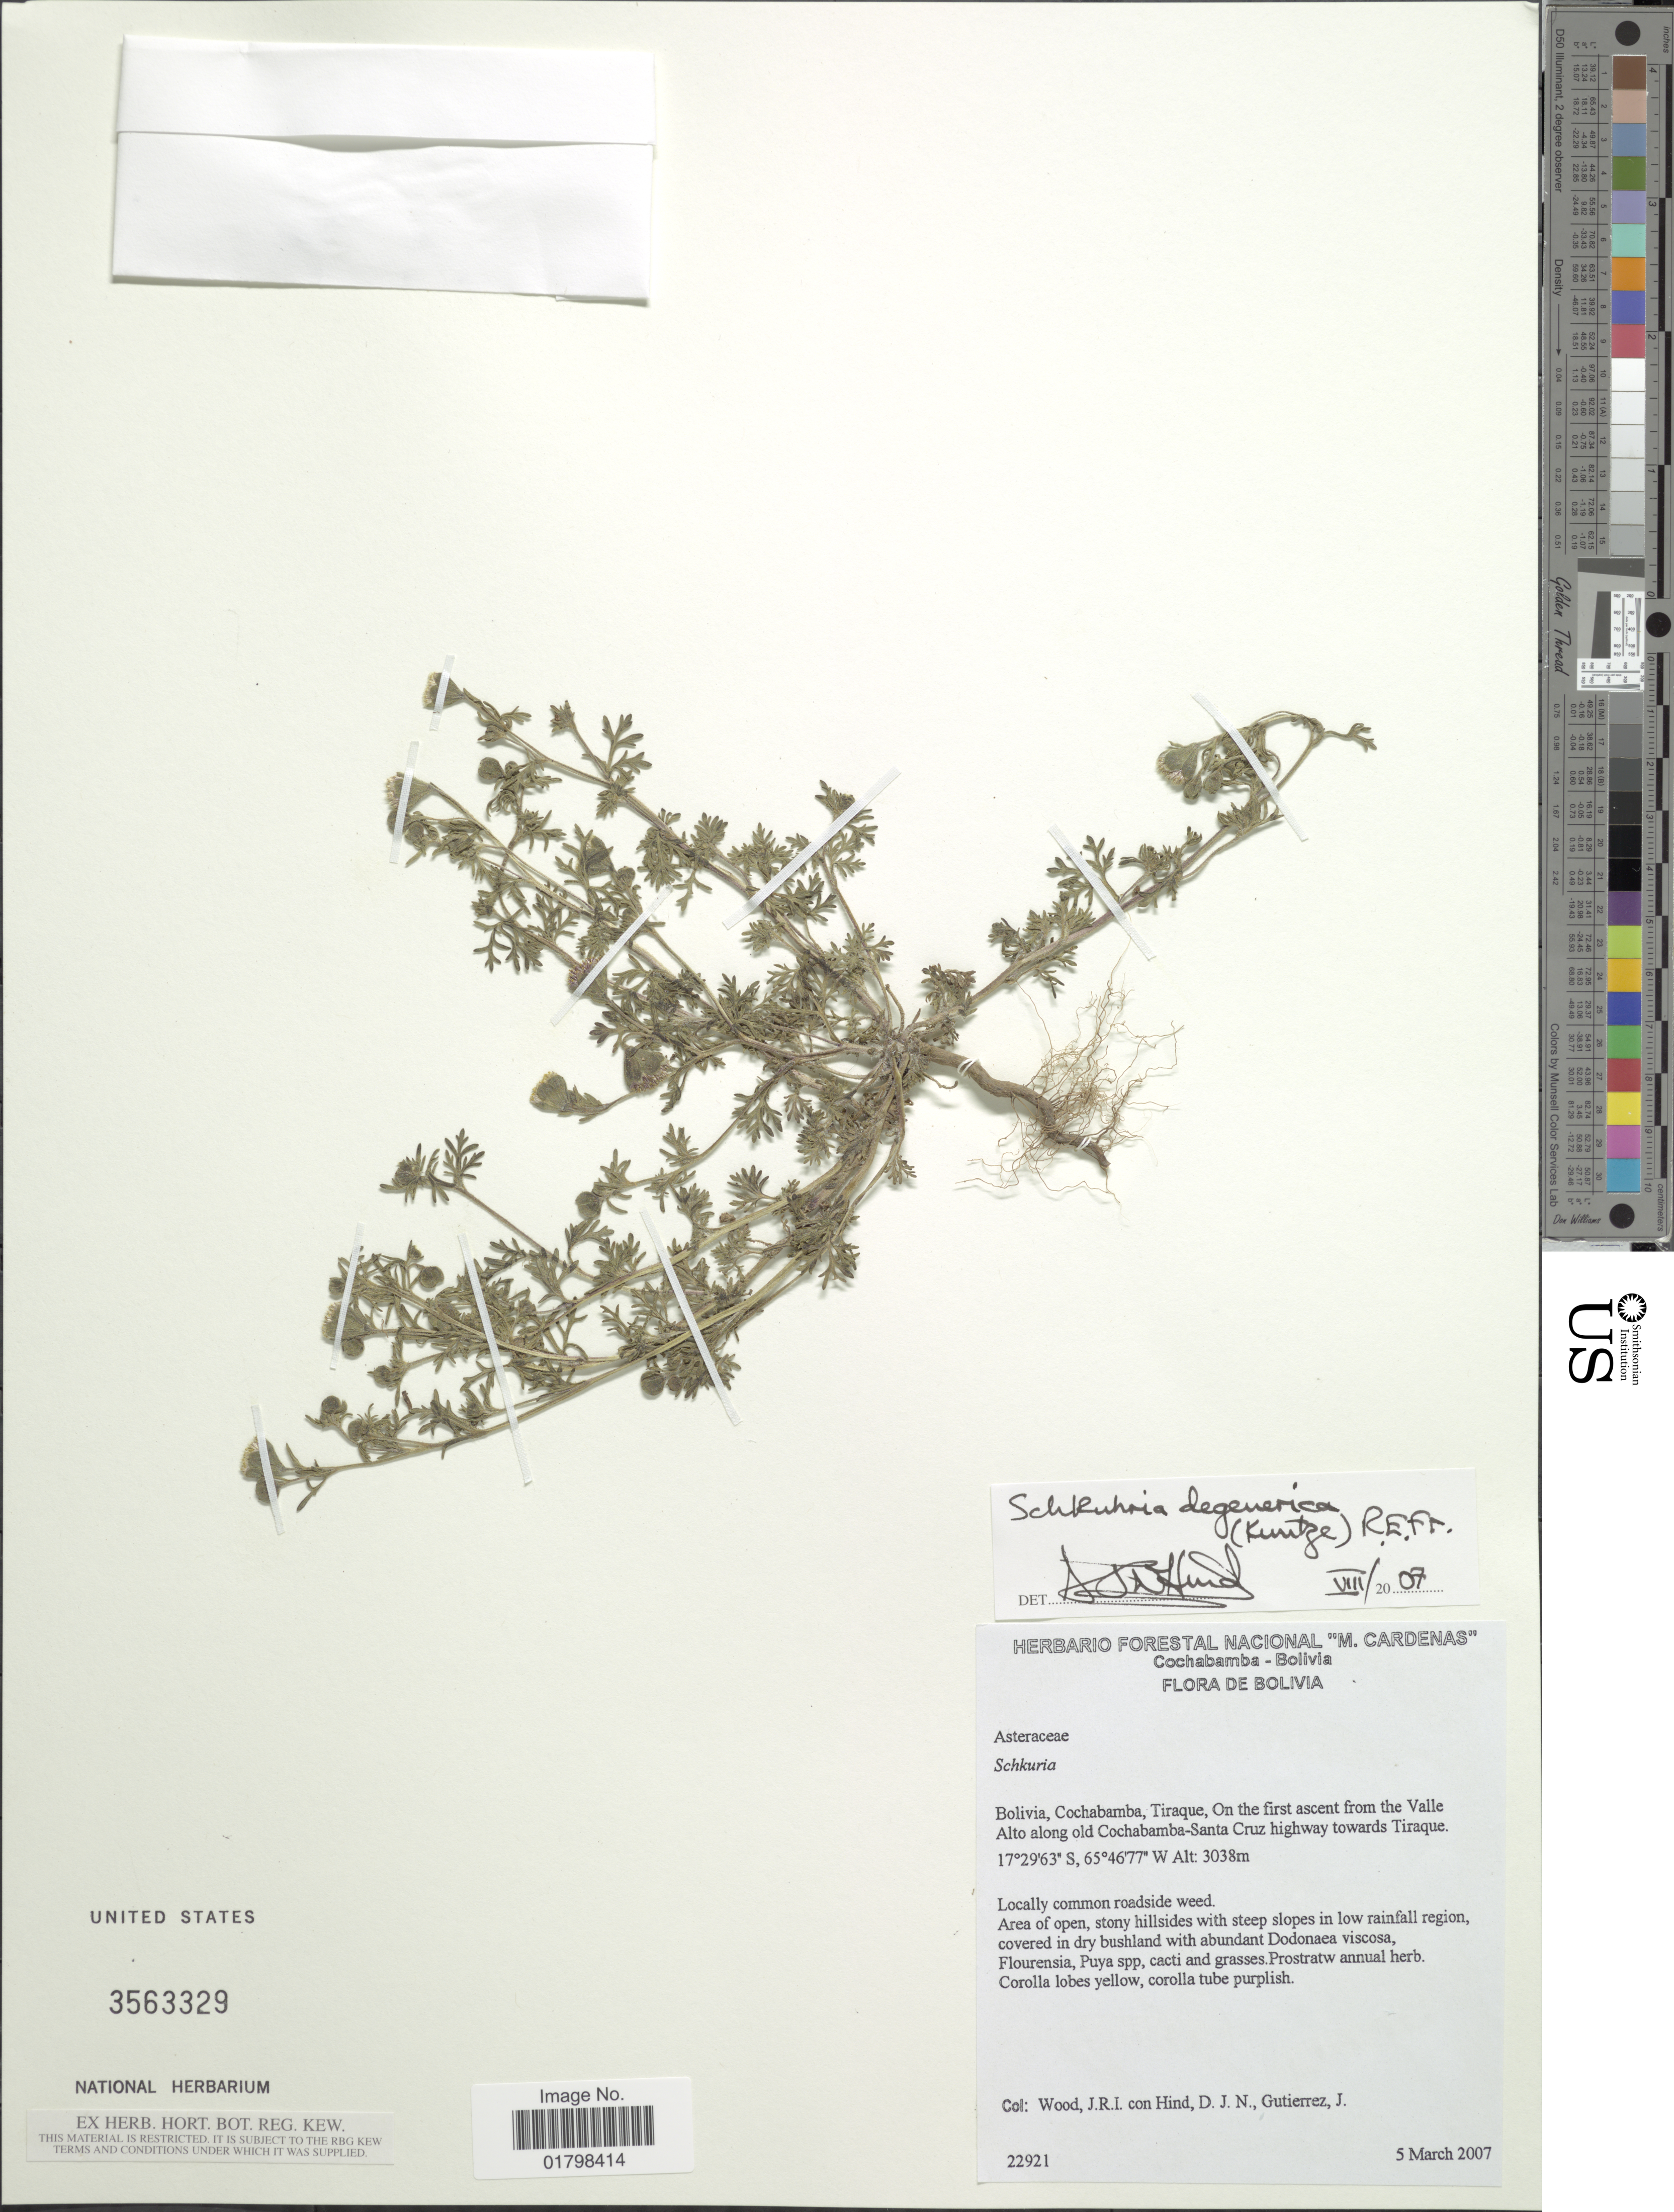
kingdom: Plantae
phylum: Tracheophyta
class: Magnoliopsida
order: Asterales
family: Asteraceae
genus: Schkuhria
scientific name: Schkuhria degenerica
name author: (Kuntze) R.E. Fr.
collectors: J. R. I. Wood, D. J. N. Hind & J. Gutierrez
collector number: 22921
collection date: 2007-03-05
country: Bolivia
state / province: Cochabamba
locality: Tiraque, on the first ascent from the Valle Alto along old Cochabamba-Santa Cruz highway towards Tiraque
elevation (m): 3038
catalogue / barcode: US 3563329